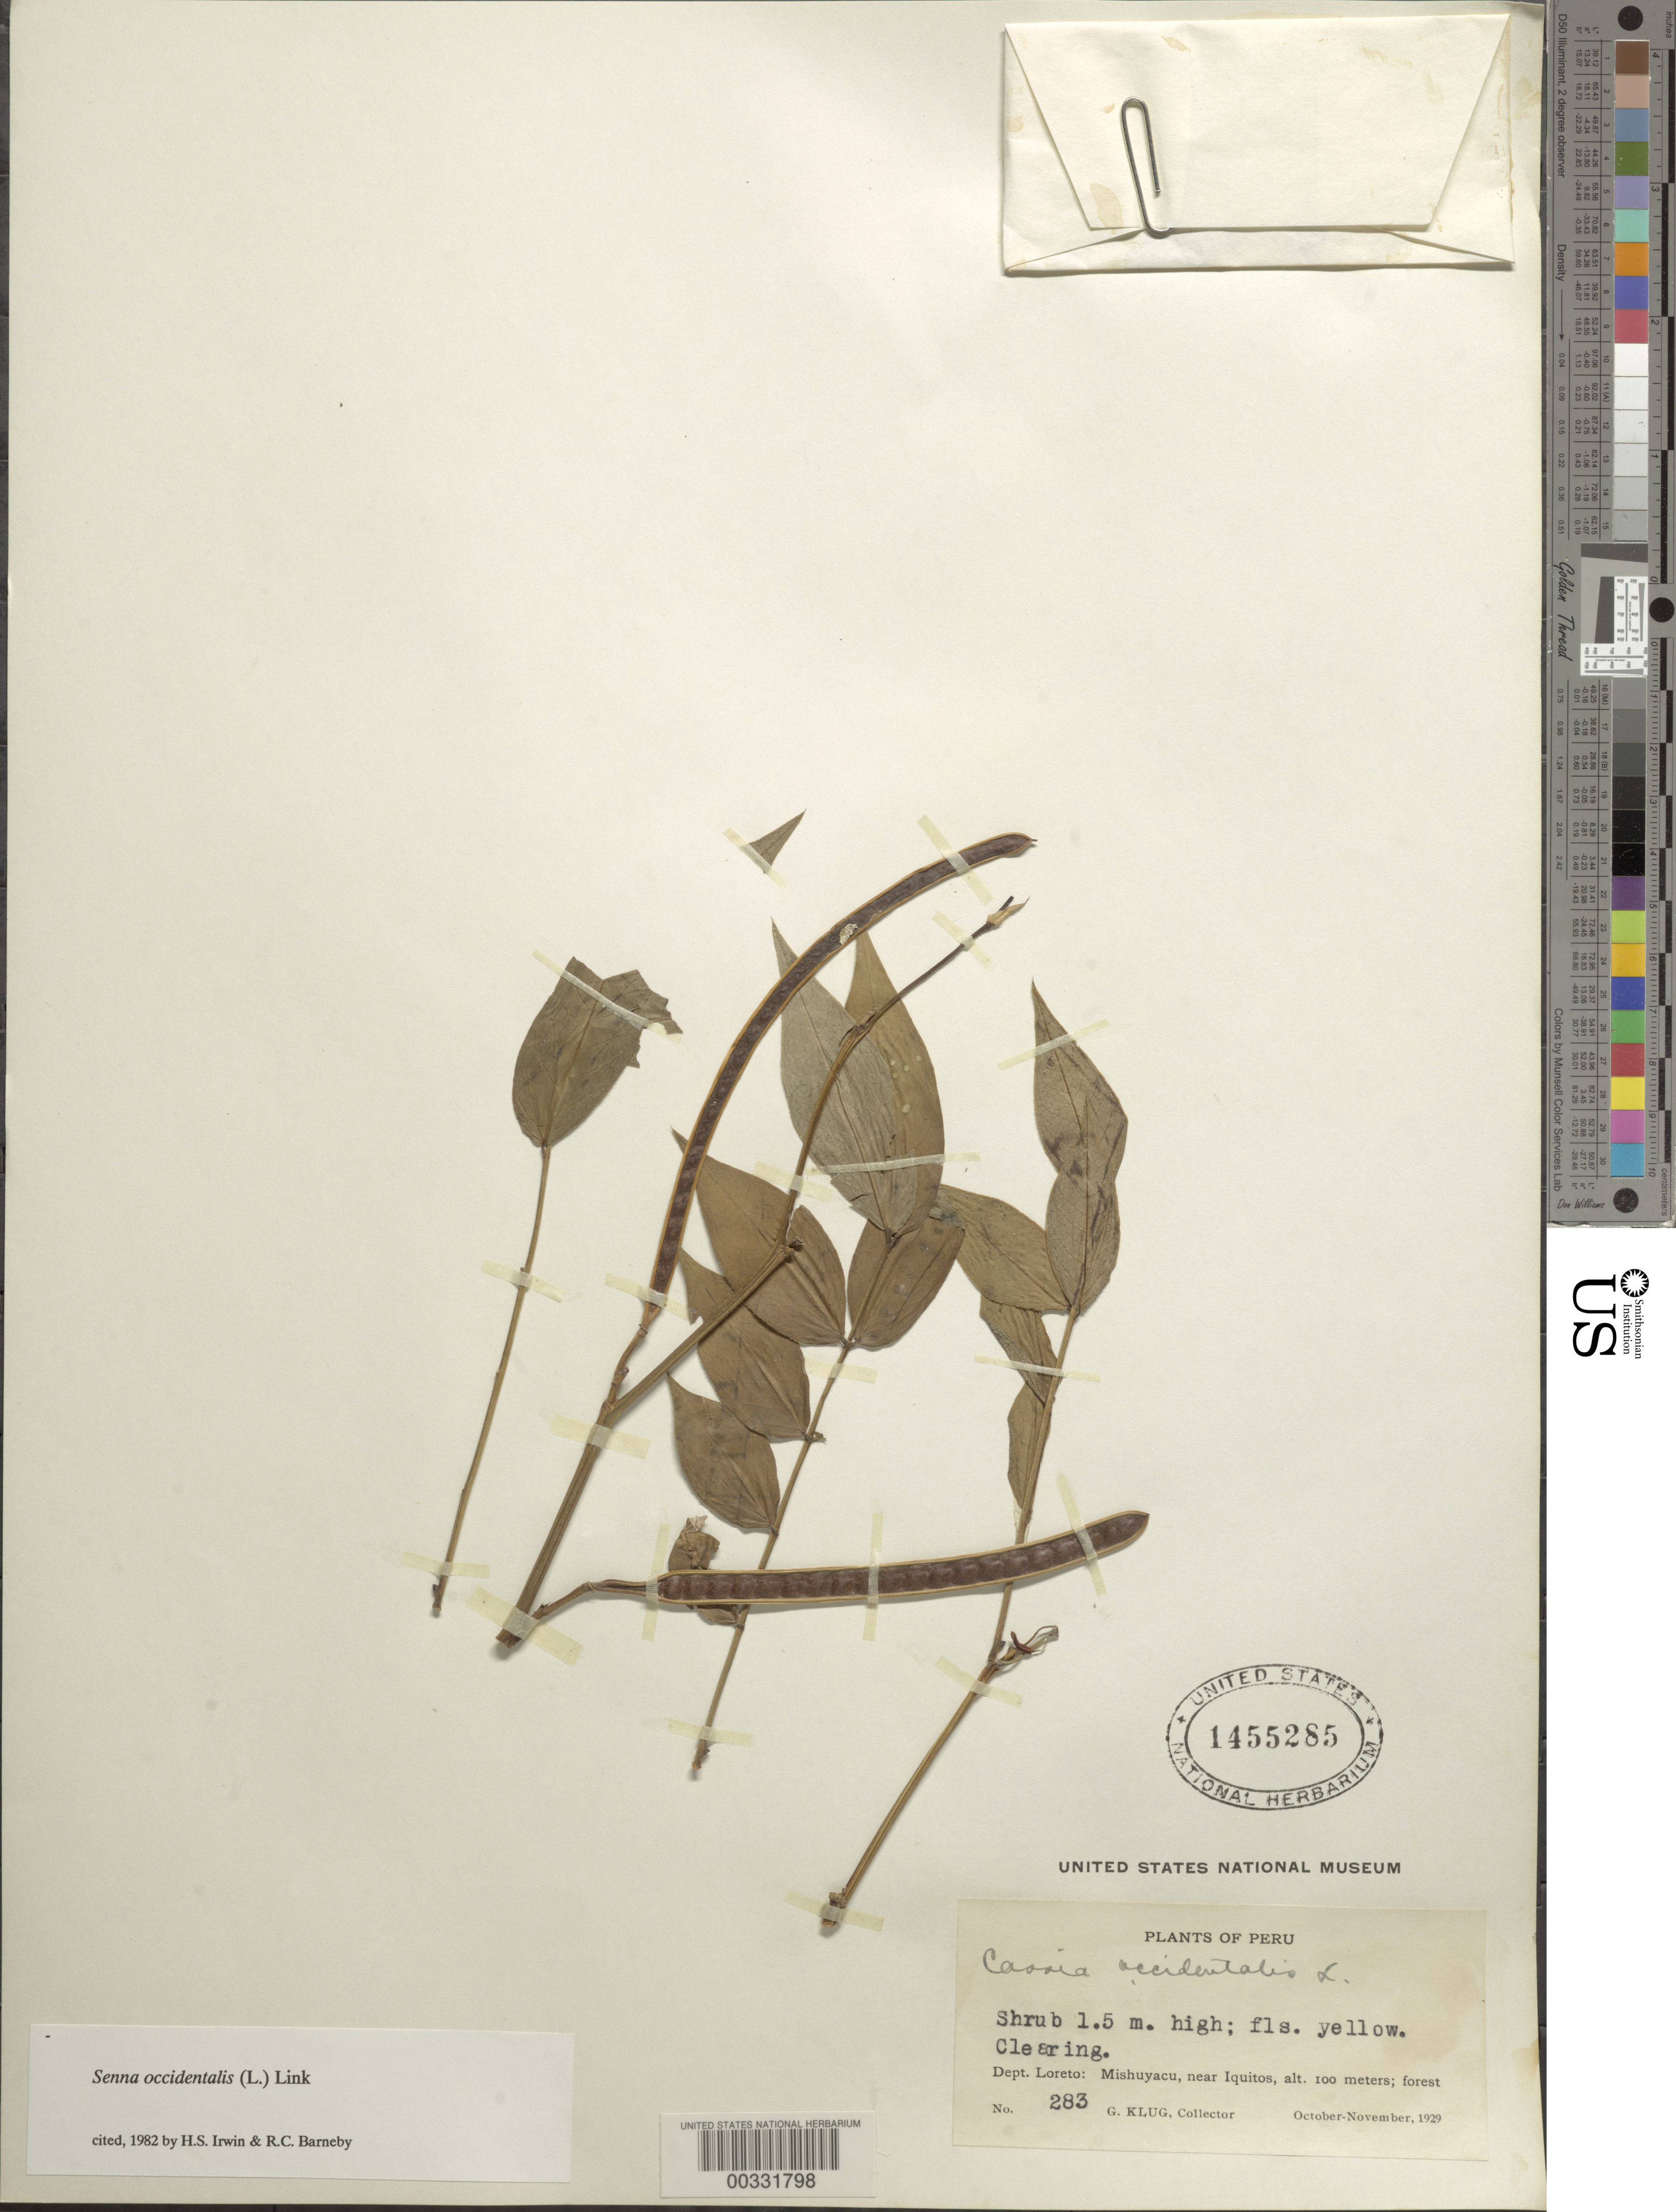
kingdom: Plantae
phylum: Tracheophyta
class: Magnoliopsida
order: Fabales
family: Fabaceae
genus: Senna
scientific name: Senna occidentalis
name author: (L.) Link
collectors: G. Klug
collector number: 283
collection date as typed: Oct 1929 to -- Nov 1929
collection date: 1929-10/1929-11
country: Peru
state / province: Loreto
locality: Mishuyacu, near Iquitos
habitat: Clearing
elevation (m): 100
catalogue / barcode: US 1455285